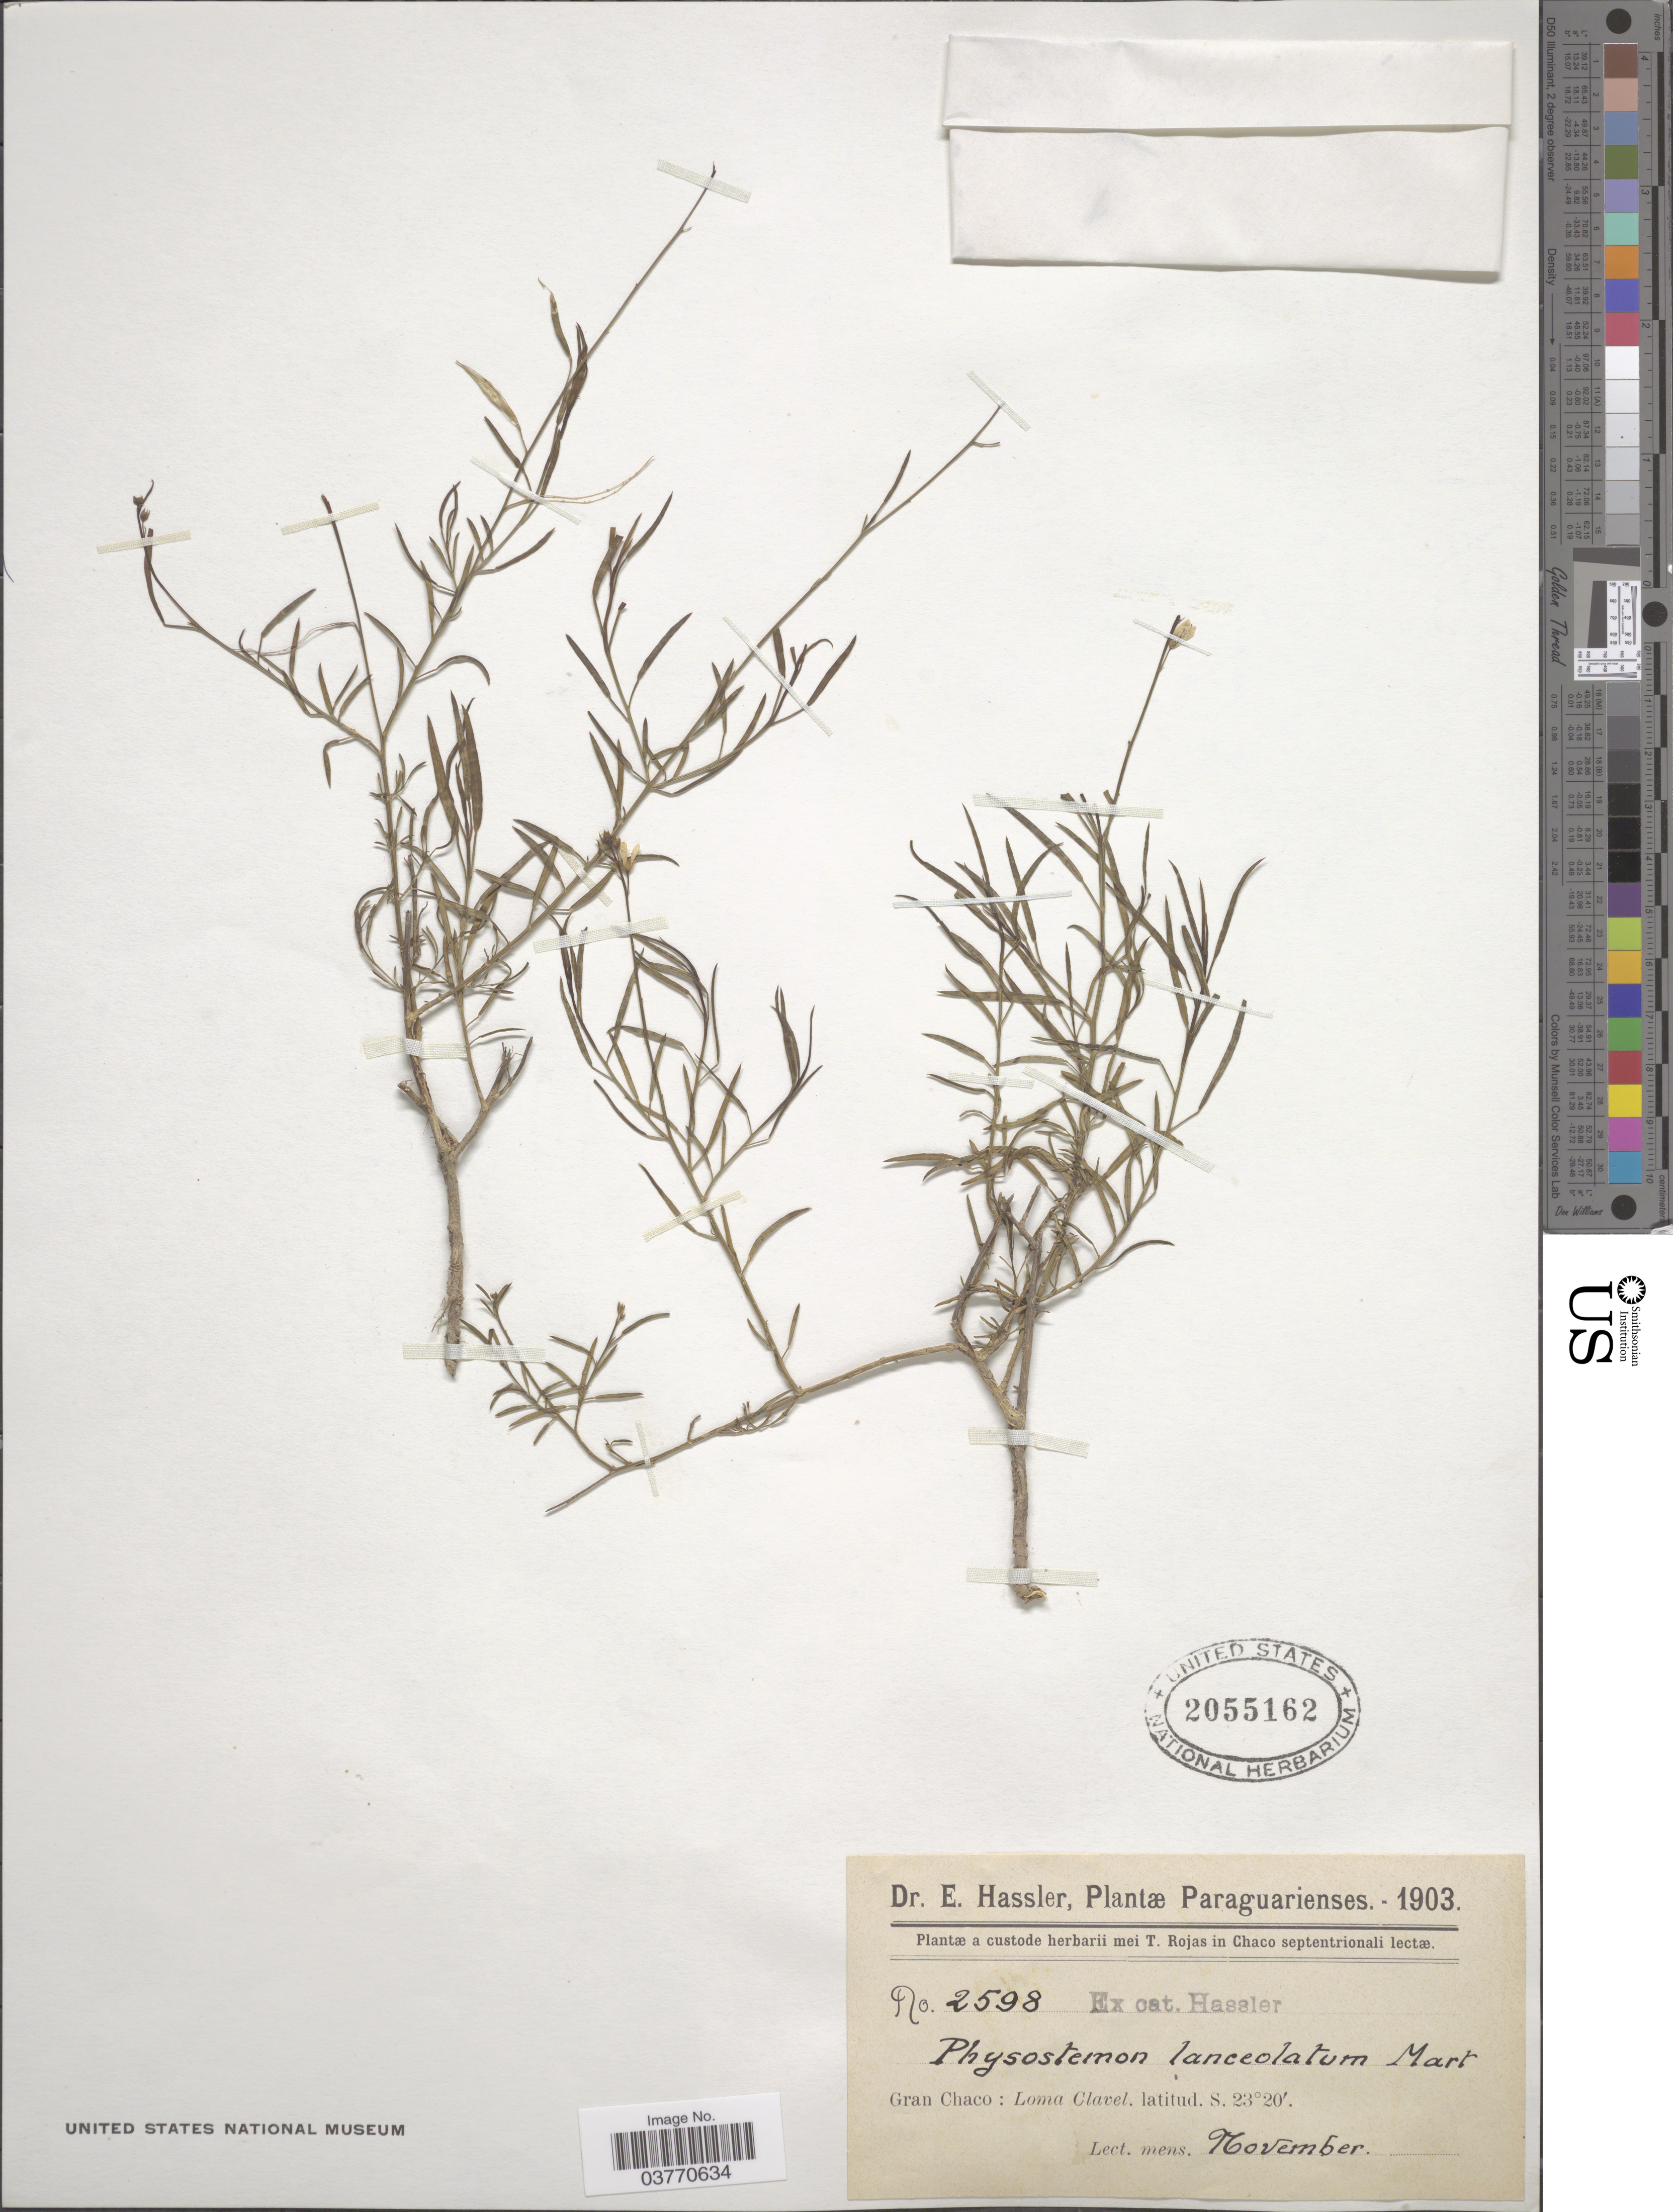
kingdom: Plantae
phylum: Tracheophyta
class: Magnoliopsida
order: Brassicales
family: Cleomaceae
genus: Physostemon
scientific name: Physostemon lanceolatus subsp. paraguensis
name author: (Iltis) Iltis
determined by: Strong, Mark T., (BOT), Smithsonian Institution - National Museum of Natural History (UNITED STATES)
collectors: E. Hassler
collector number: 2598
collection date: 1903-11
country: Paraguay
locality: Gran Chaco: Loma Clavel.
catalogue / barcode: US 2055162